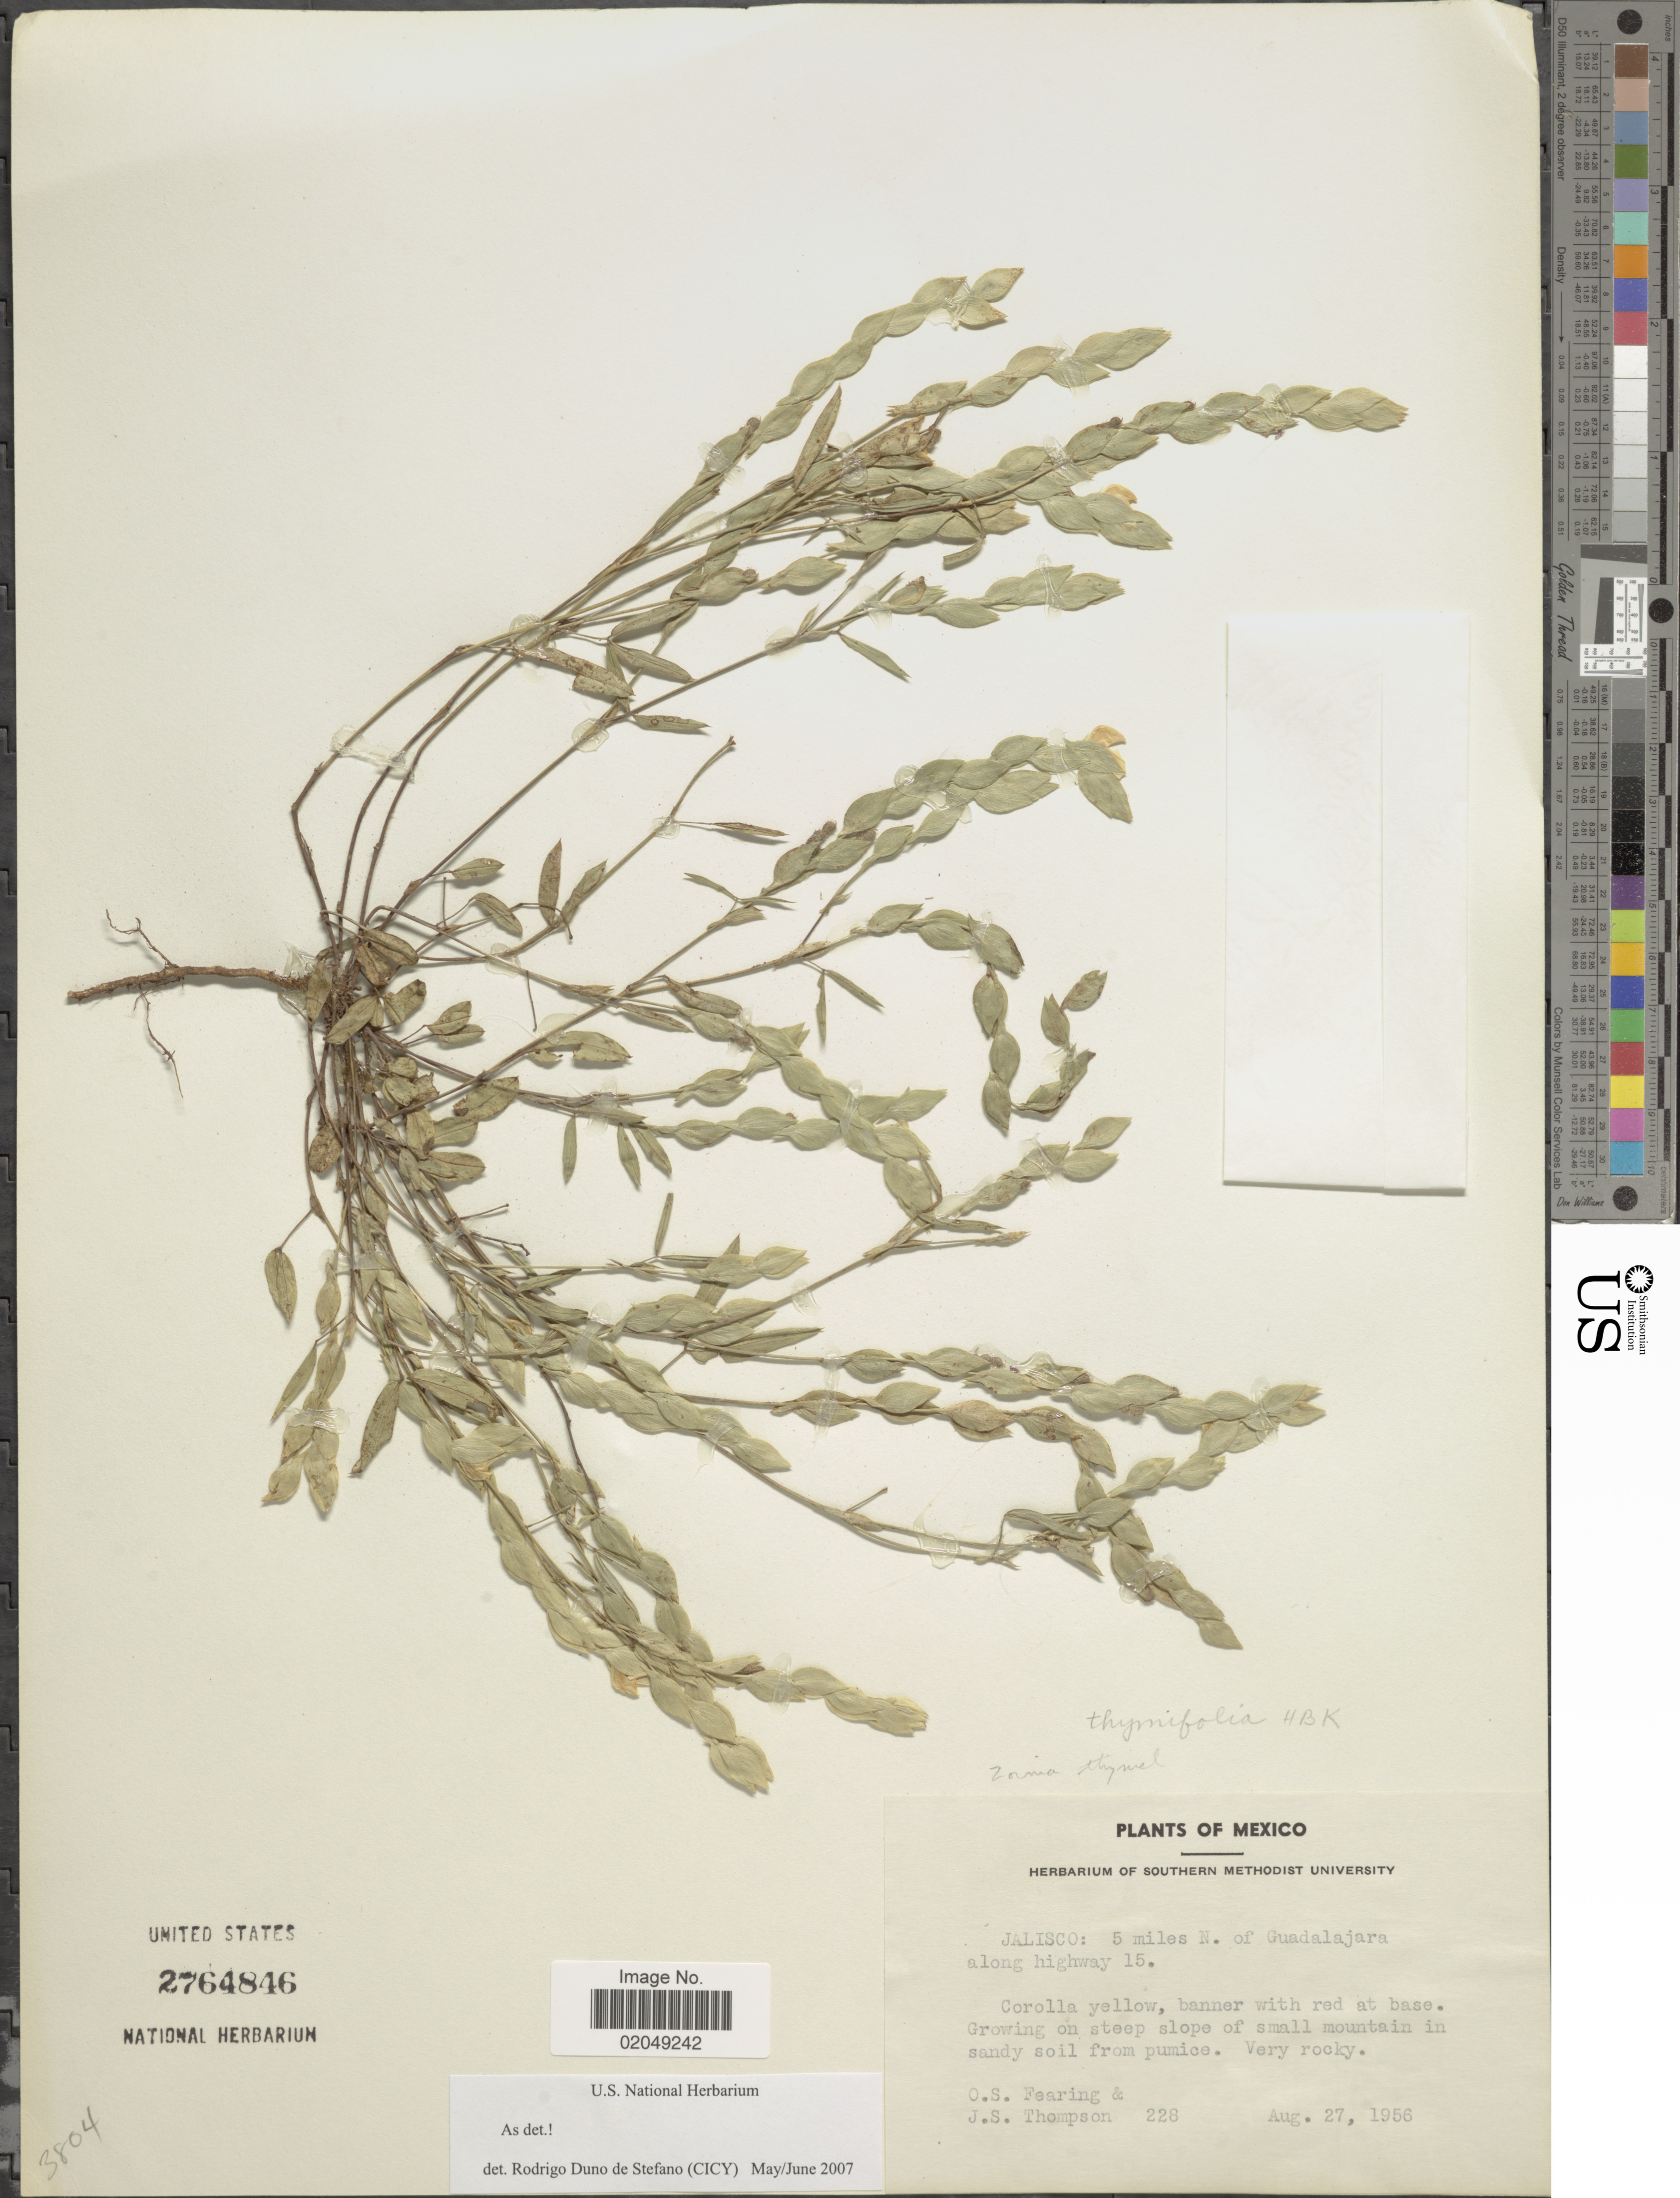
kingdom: Plantae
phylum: Tracheophyta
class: Magnoliopsida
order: Fabales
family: Fabaceae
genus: Zornia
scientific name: Zornia reticulata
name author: Sm.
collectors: O. S. Fearing & J. S. Thompson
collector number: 228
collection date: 1956-08-27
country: Mexico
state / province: Jalisco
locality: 5 miles N. of Guadalajara, along highway 15, growing on steep slope of small mountain in sandy soil from pumice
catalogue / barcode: US 2764846